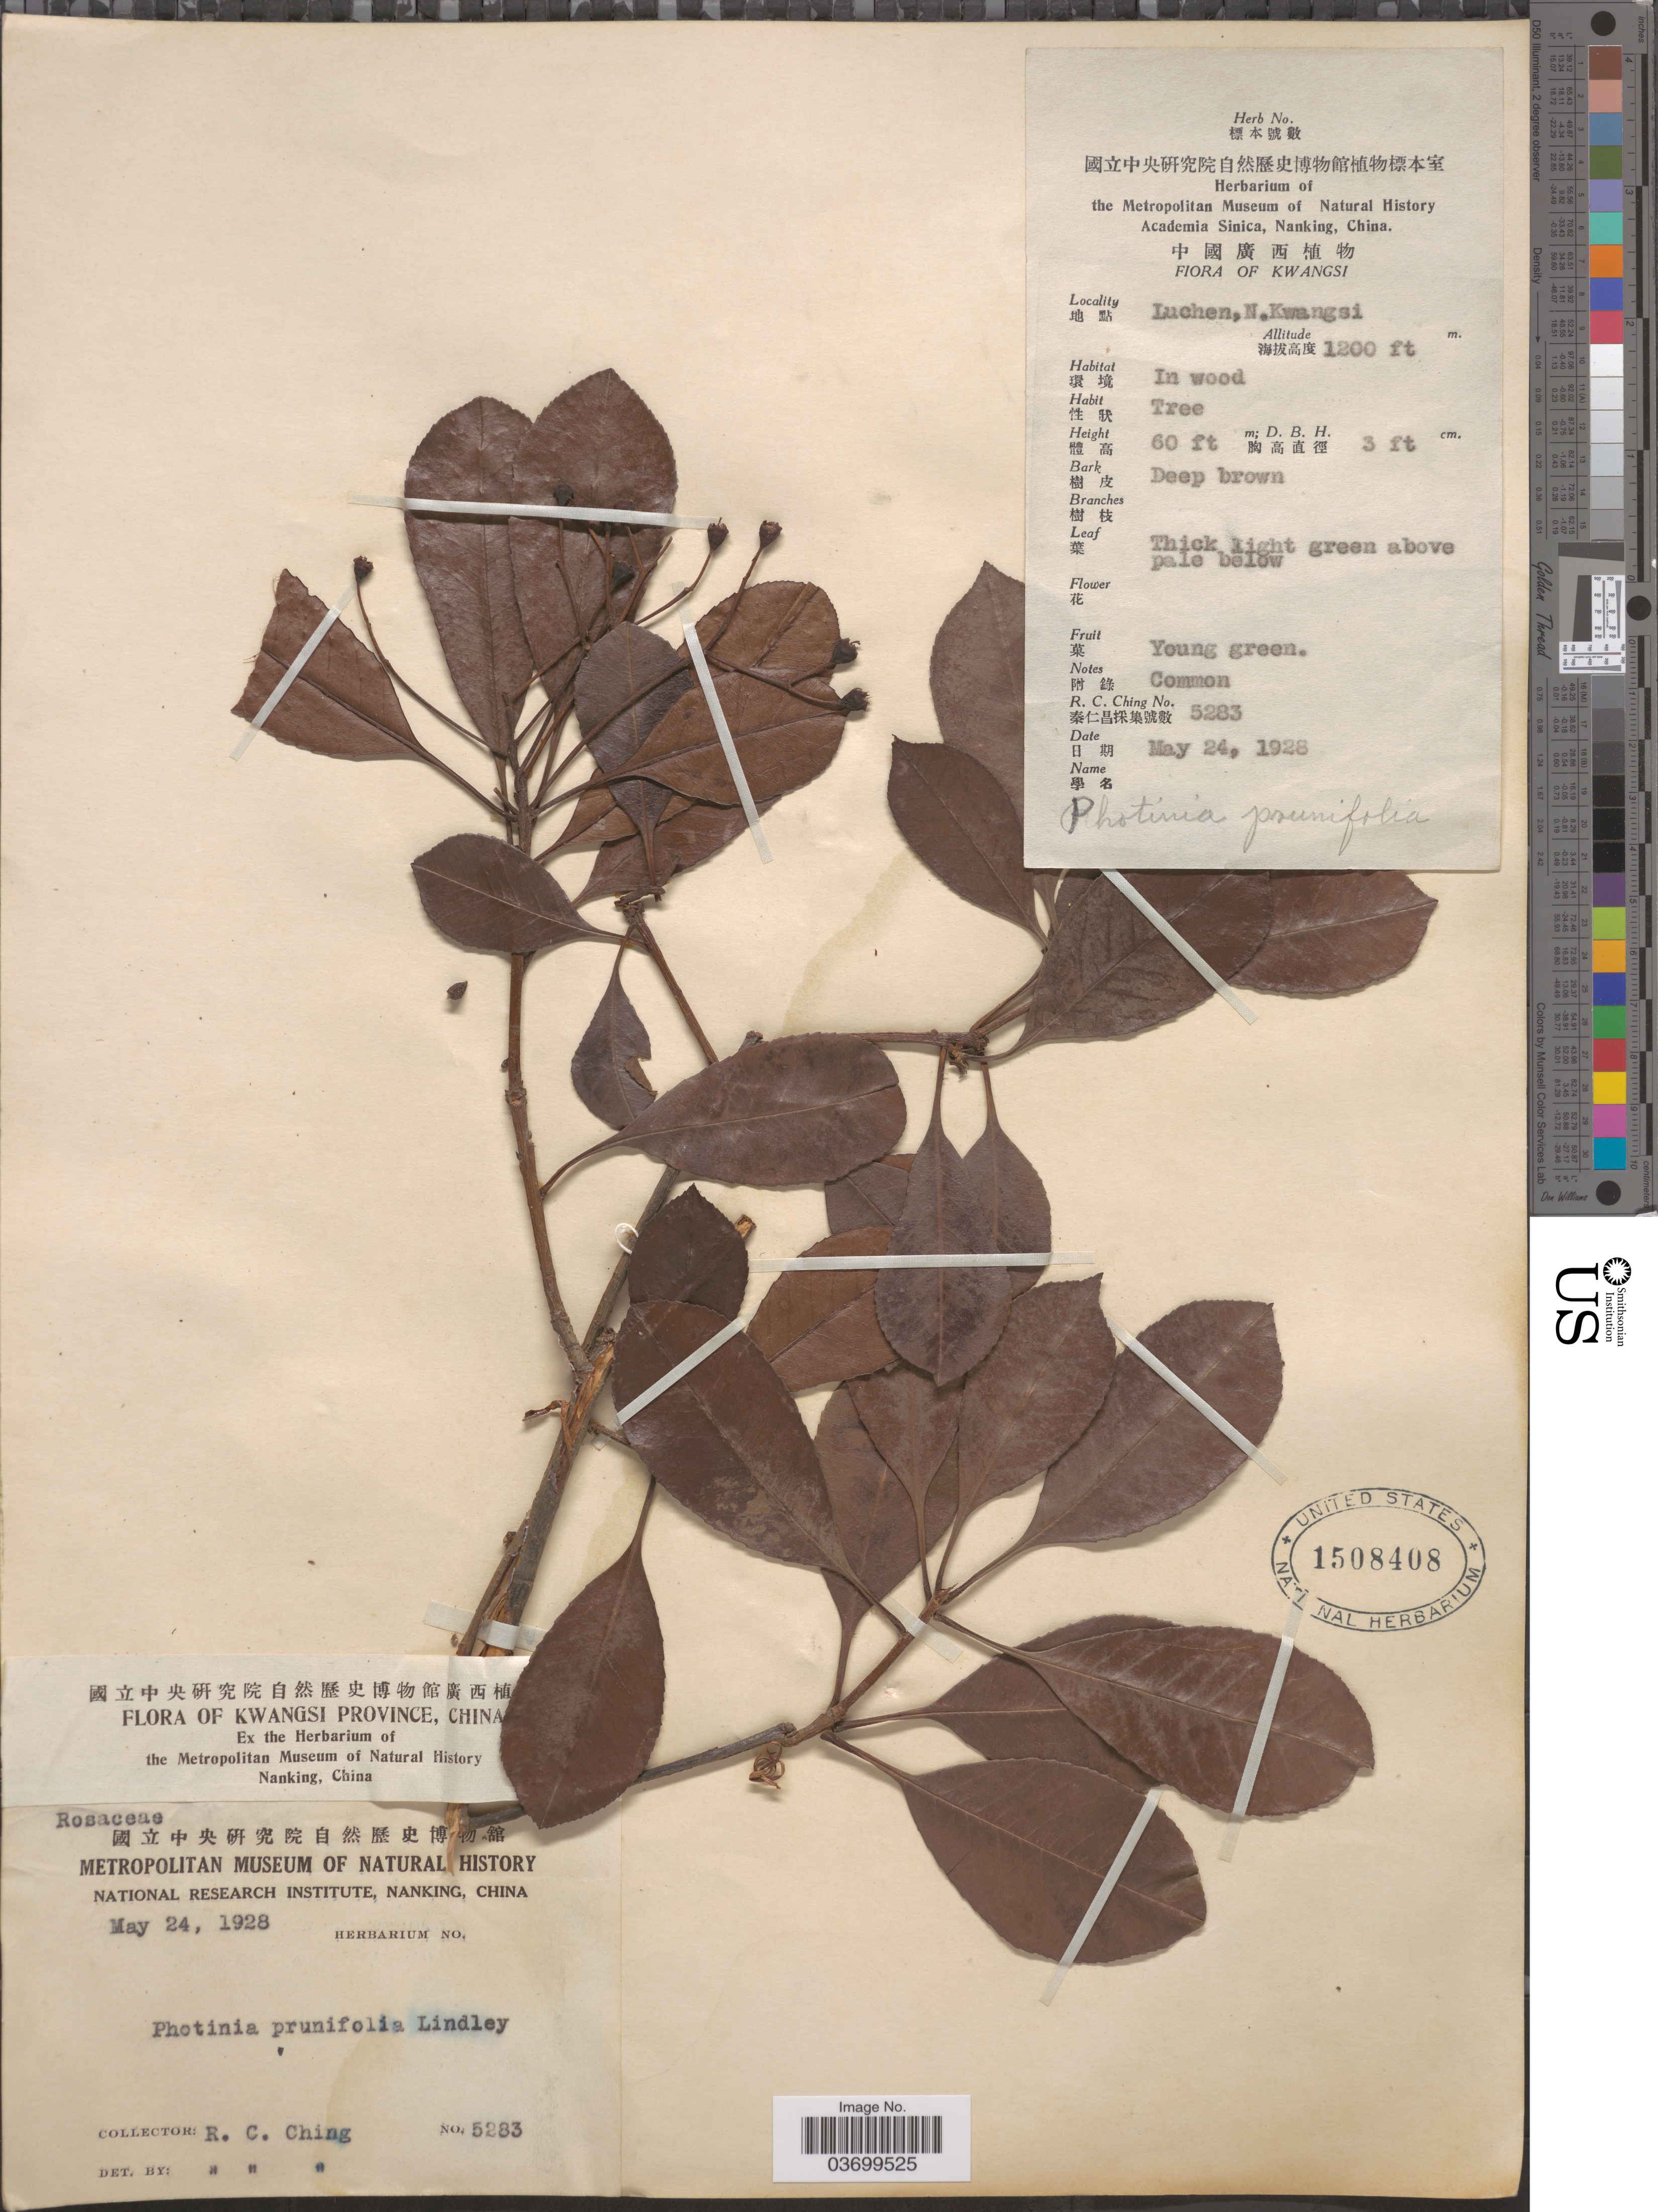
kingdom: Plantae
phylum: Tracheophyta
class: Magnoliopsida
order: Rosales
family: Rosaceae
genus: Photinia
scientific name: Photinia prunifolia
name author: (Hook. & Arn.) Lindl.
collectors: R. C. Ching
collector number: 5283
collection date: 1928-05-24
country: China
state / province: Guangxi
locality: Luchen,N.Kwangsi. Kwangsi Province.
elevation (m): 366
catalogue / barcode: US 1508408